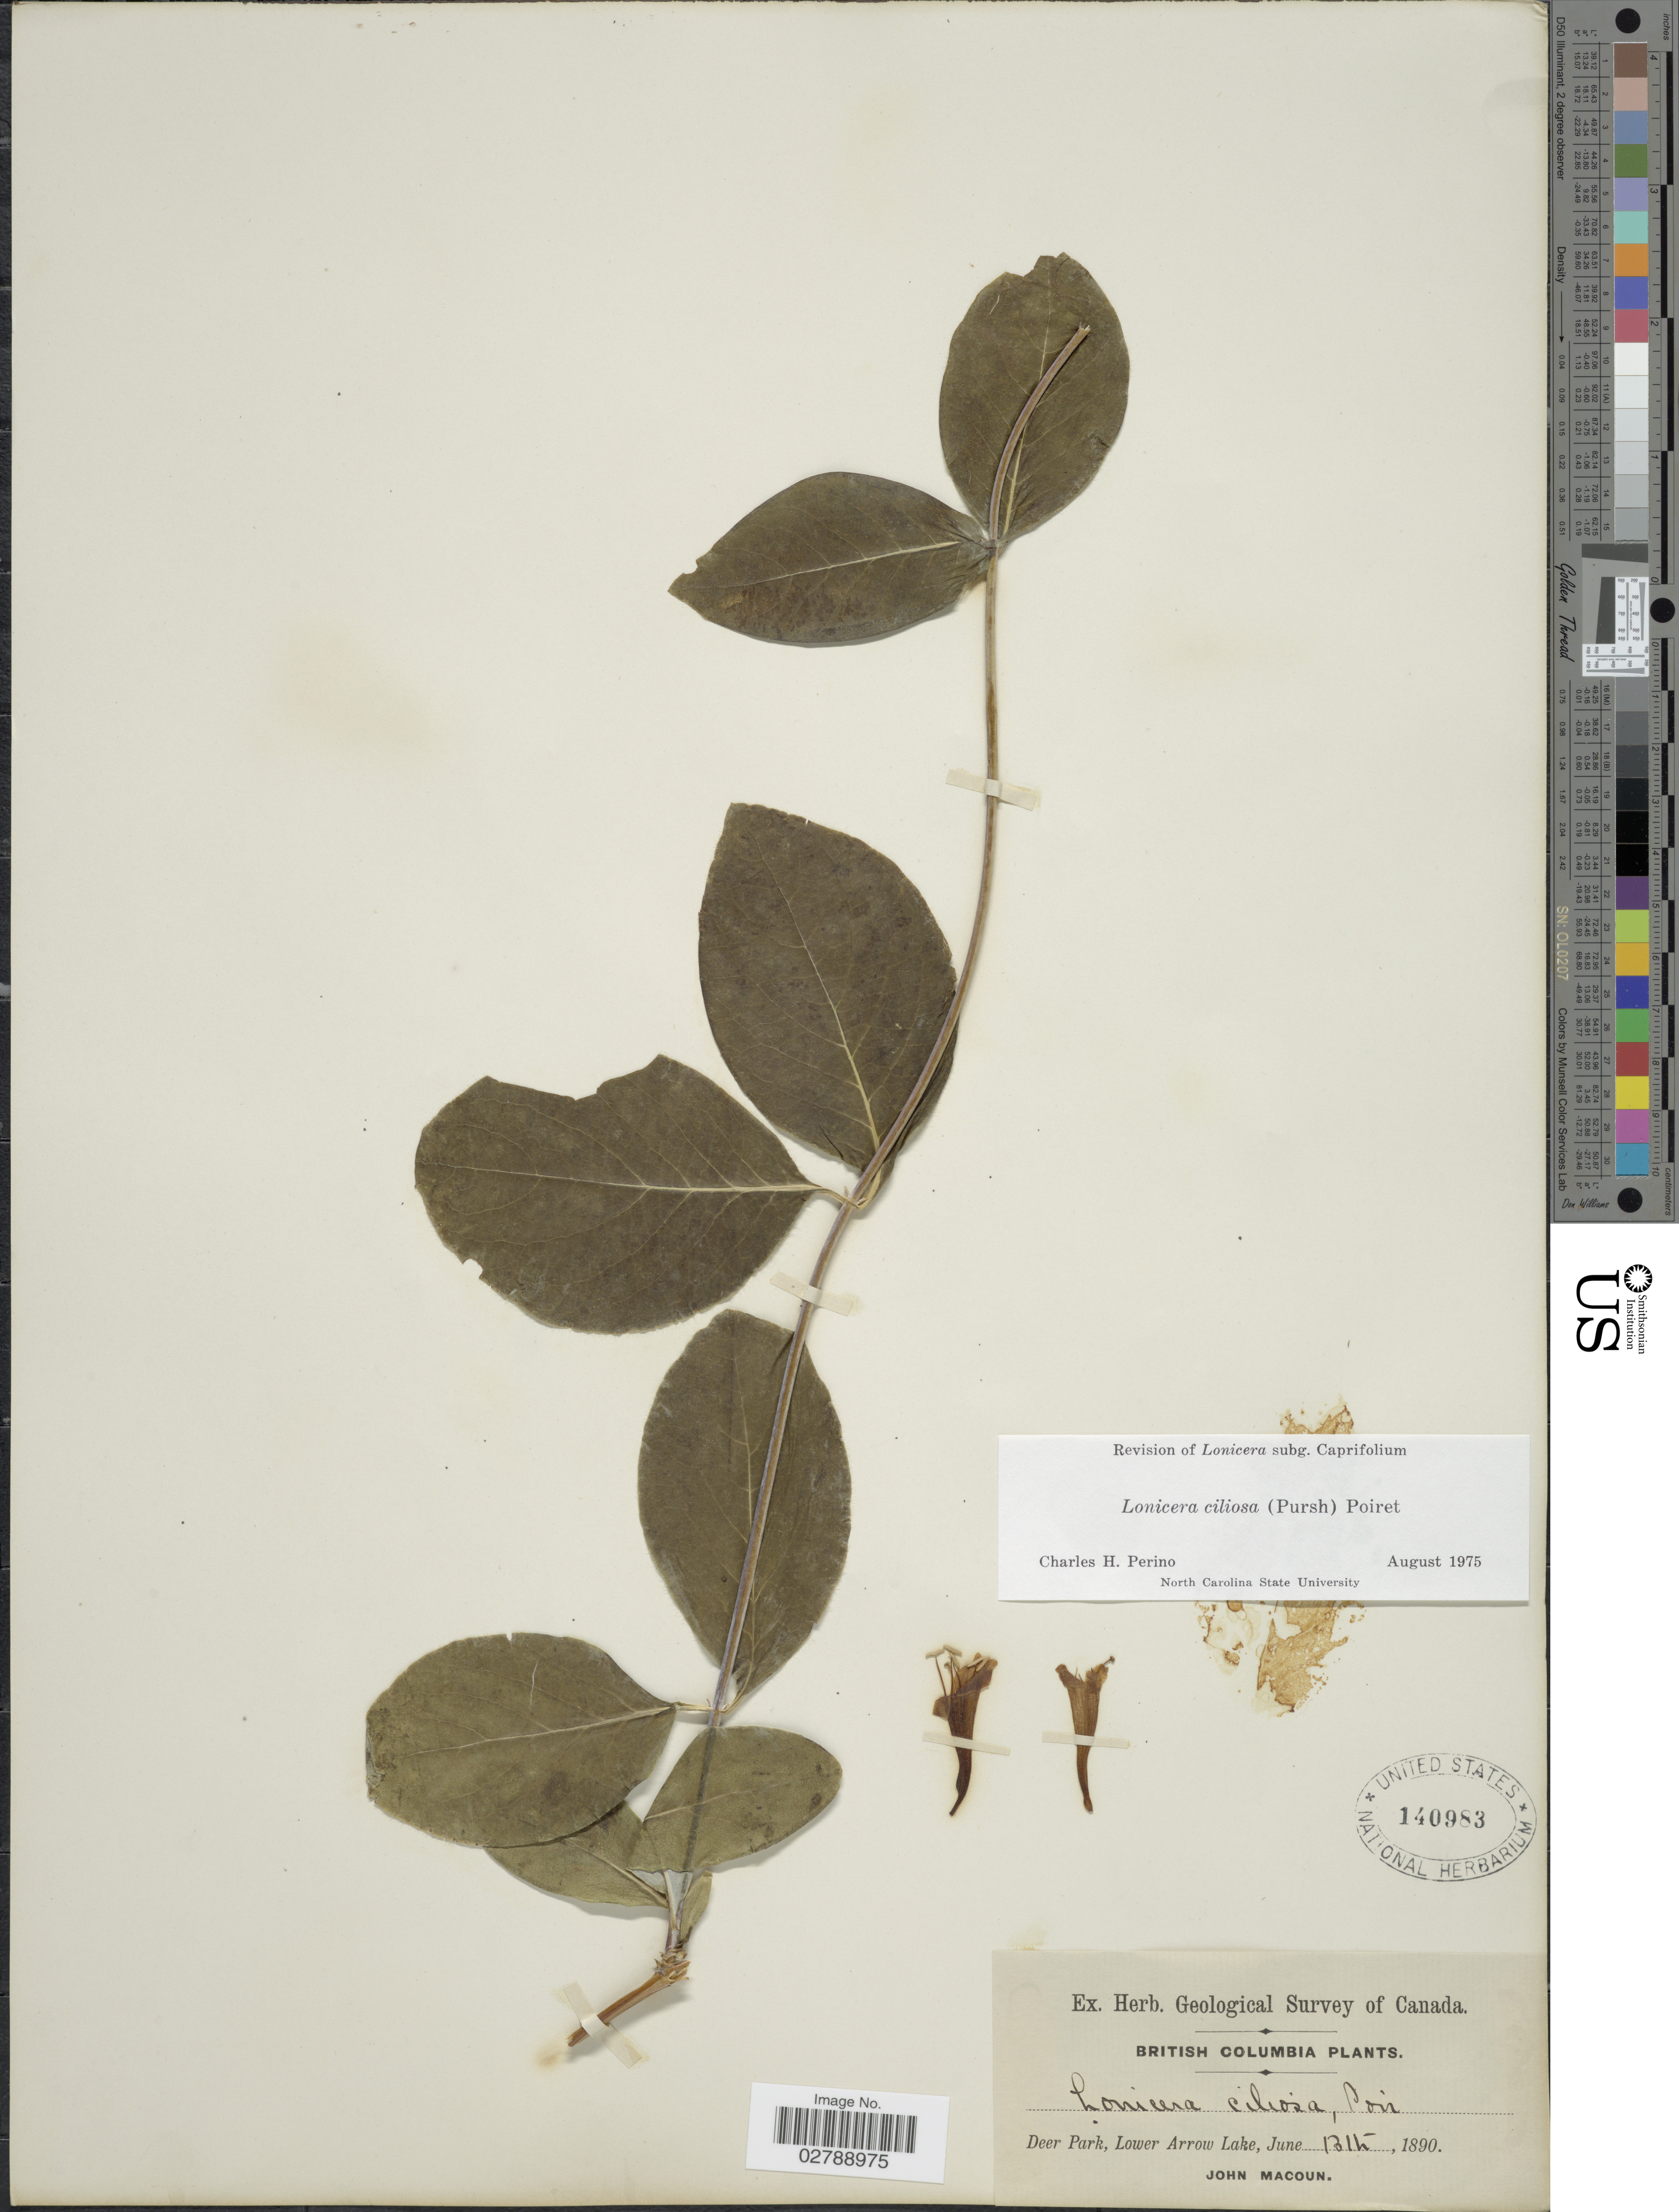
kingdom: Plantae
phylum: Tracheophyta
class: Magnoliopsida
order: Dipsacales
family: Caprifoliaceae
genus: Lonicera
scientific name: Lonicera ciliosa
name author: Poir.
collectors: J. Macoun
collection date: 1890-06-13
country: Canada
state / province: British Columbia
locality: Deer Park, Lower Arrow Lake.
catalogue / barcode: US 140983